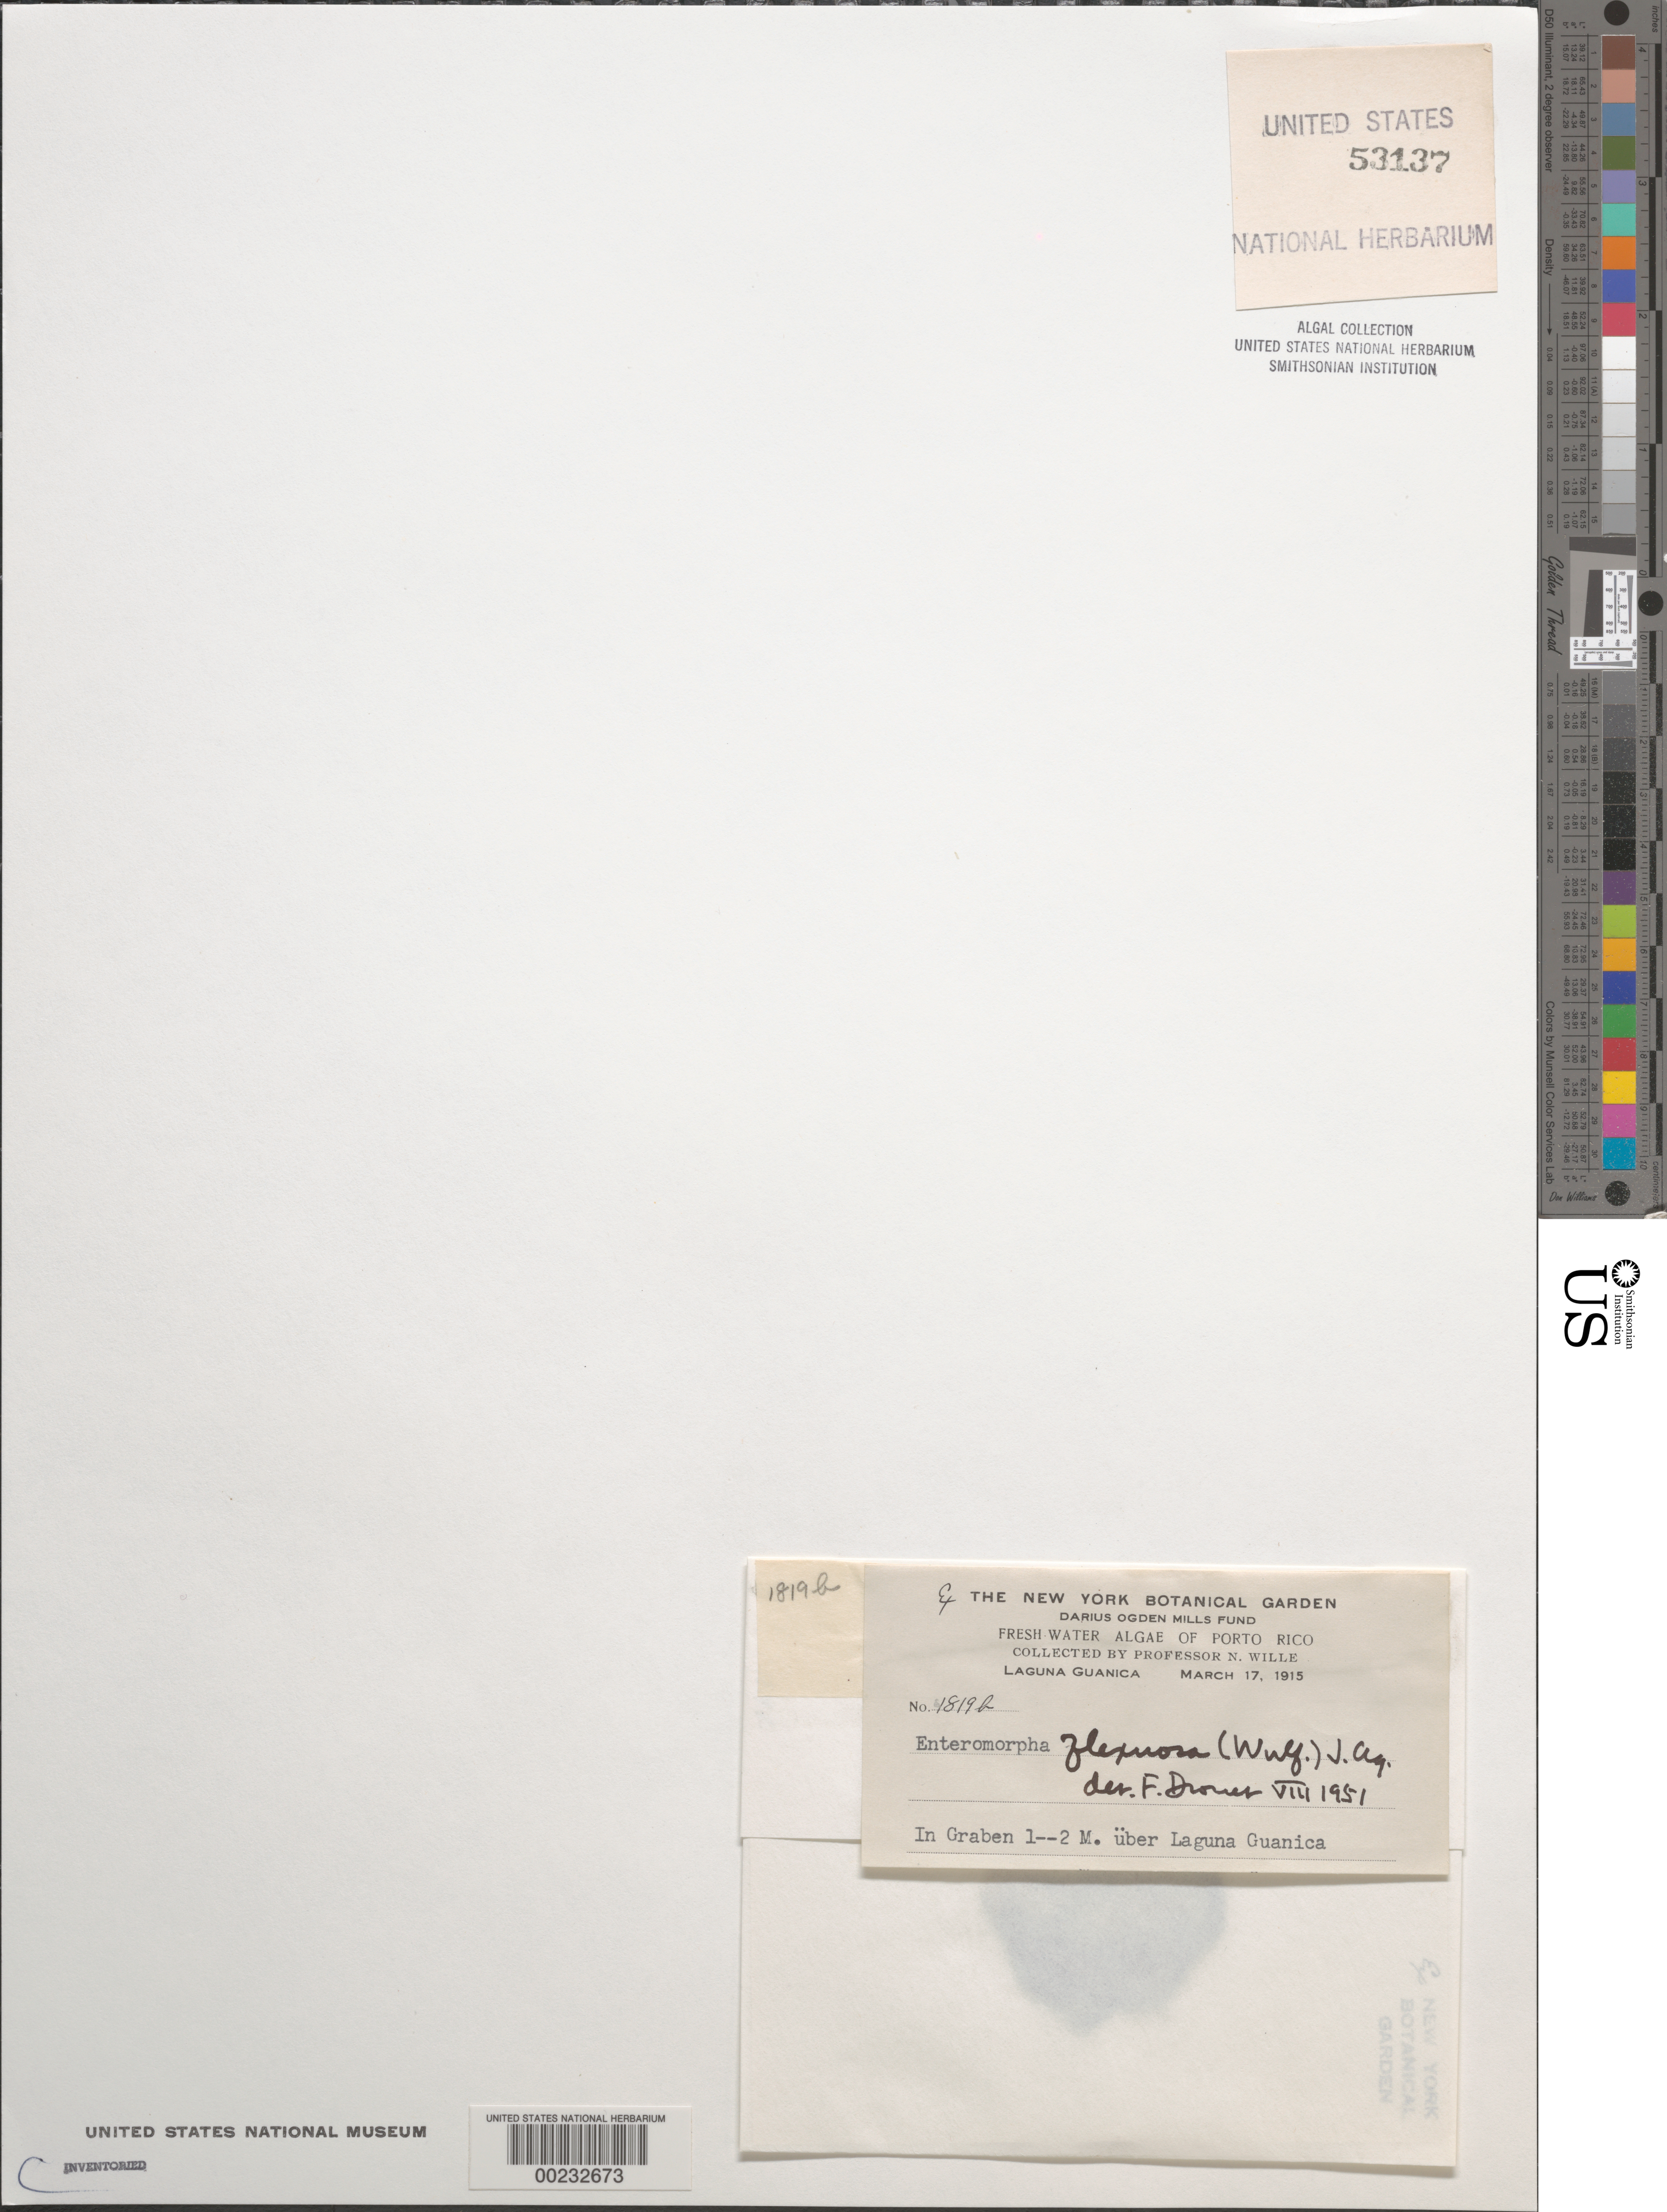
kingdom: Plantae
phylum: Chlorophyta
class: Ulvophyceae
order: Ulvales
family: Ulvaceae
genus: Ulva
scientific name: Ulva flexuosa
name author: Wulfen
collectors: N. Wille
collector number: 1819b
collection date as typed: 17 Mar 1915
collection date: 1915-03-17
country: Puerto Rico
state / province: Guanica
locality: Laguna guanica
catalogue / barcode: US 53137